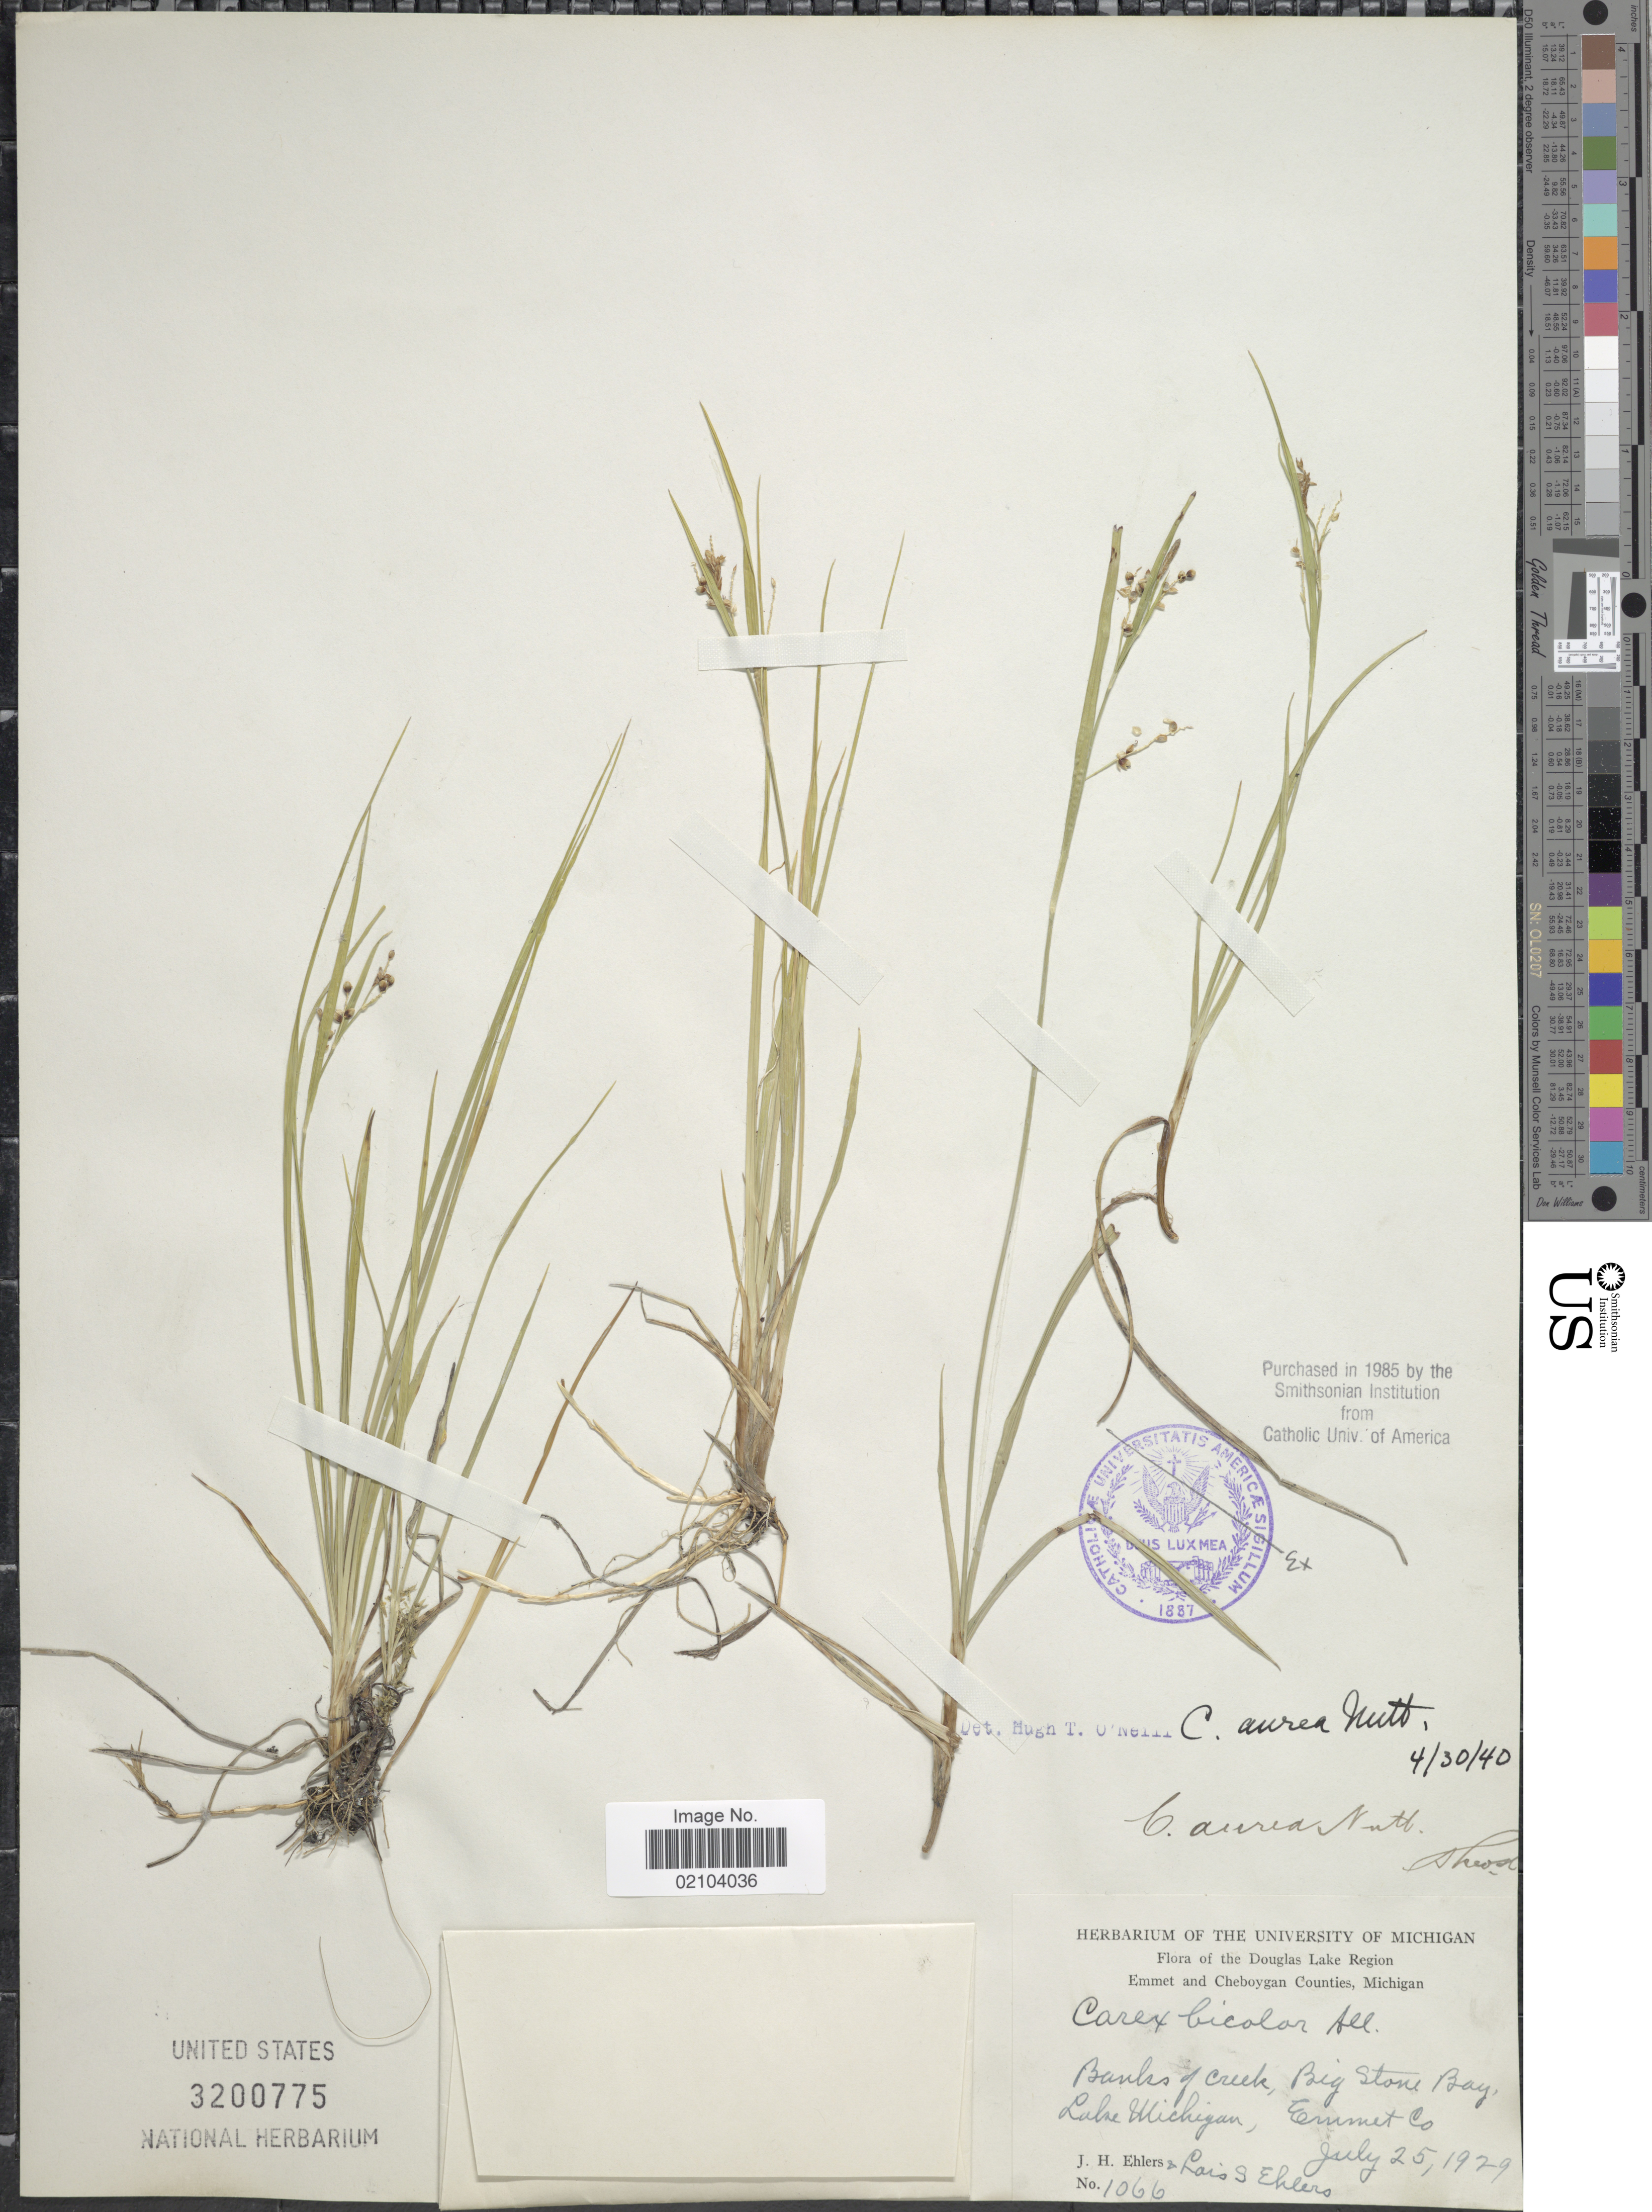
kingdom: Plantae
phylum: Tracheophyta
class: Liliopsida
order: Poales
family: Cyperaceae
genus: Carex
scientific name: Carex aurea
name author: Nutt.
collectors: J. H. Ehlers & L. Ehlers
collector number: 1066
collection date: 1929-07-25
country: United States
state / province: Michigan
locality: Douglas Lake Region. Emmet and Cheboygan Counties. Banks of Creek, Big Stone Bay, Lake Michigan, Emmet Co.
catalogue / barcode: US 3200775